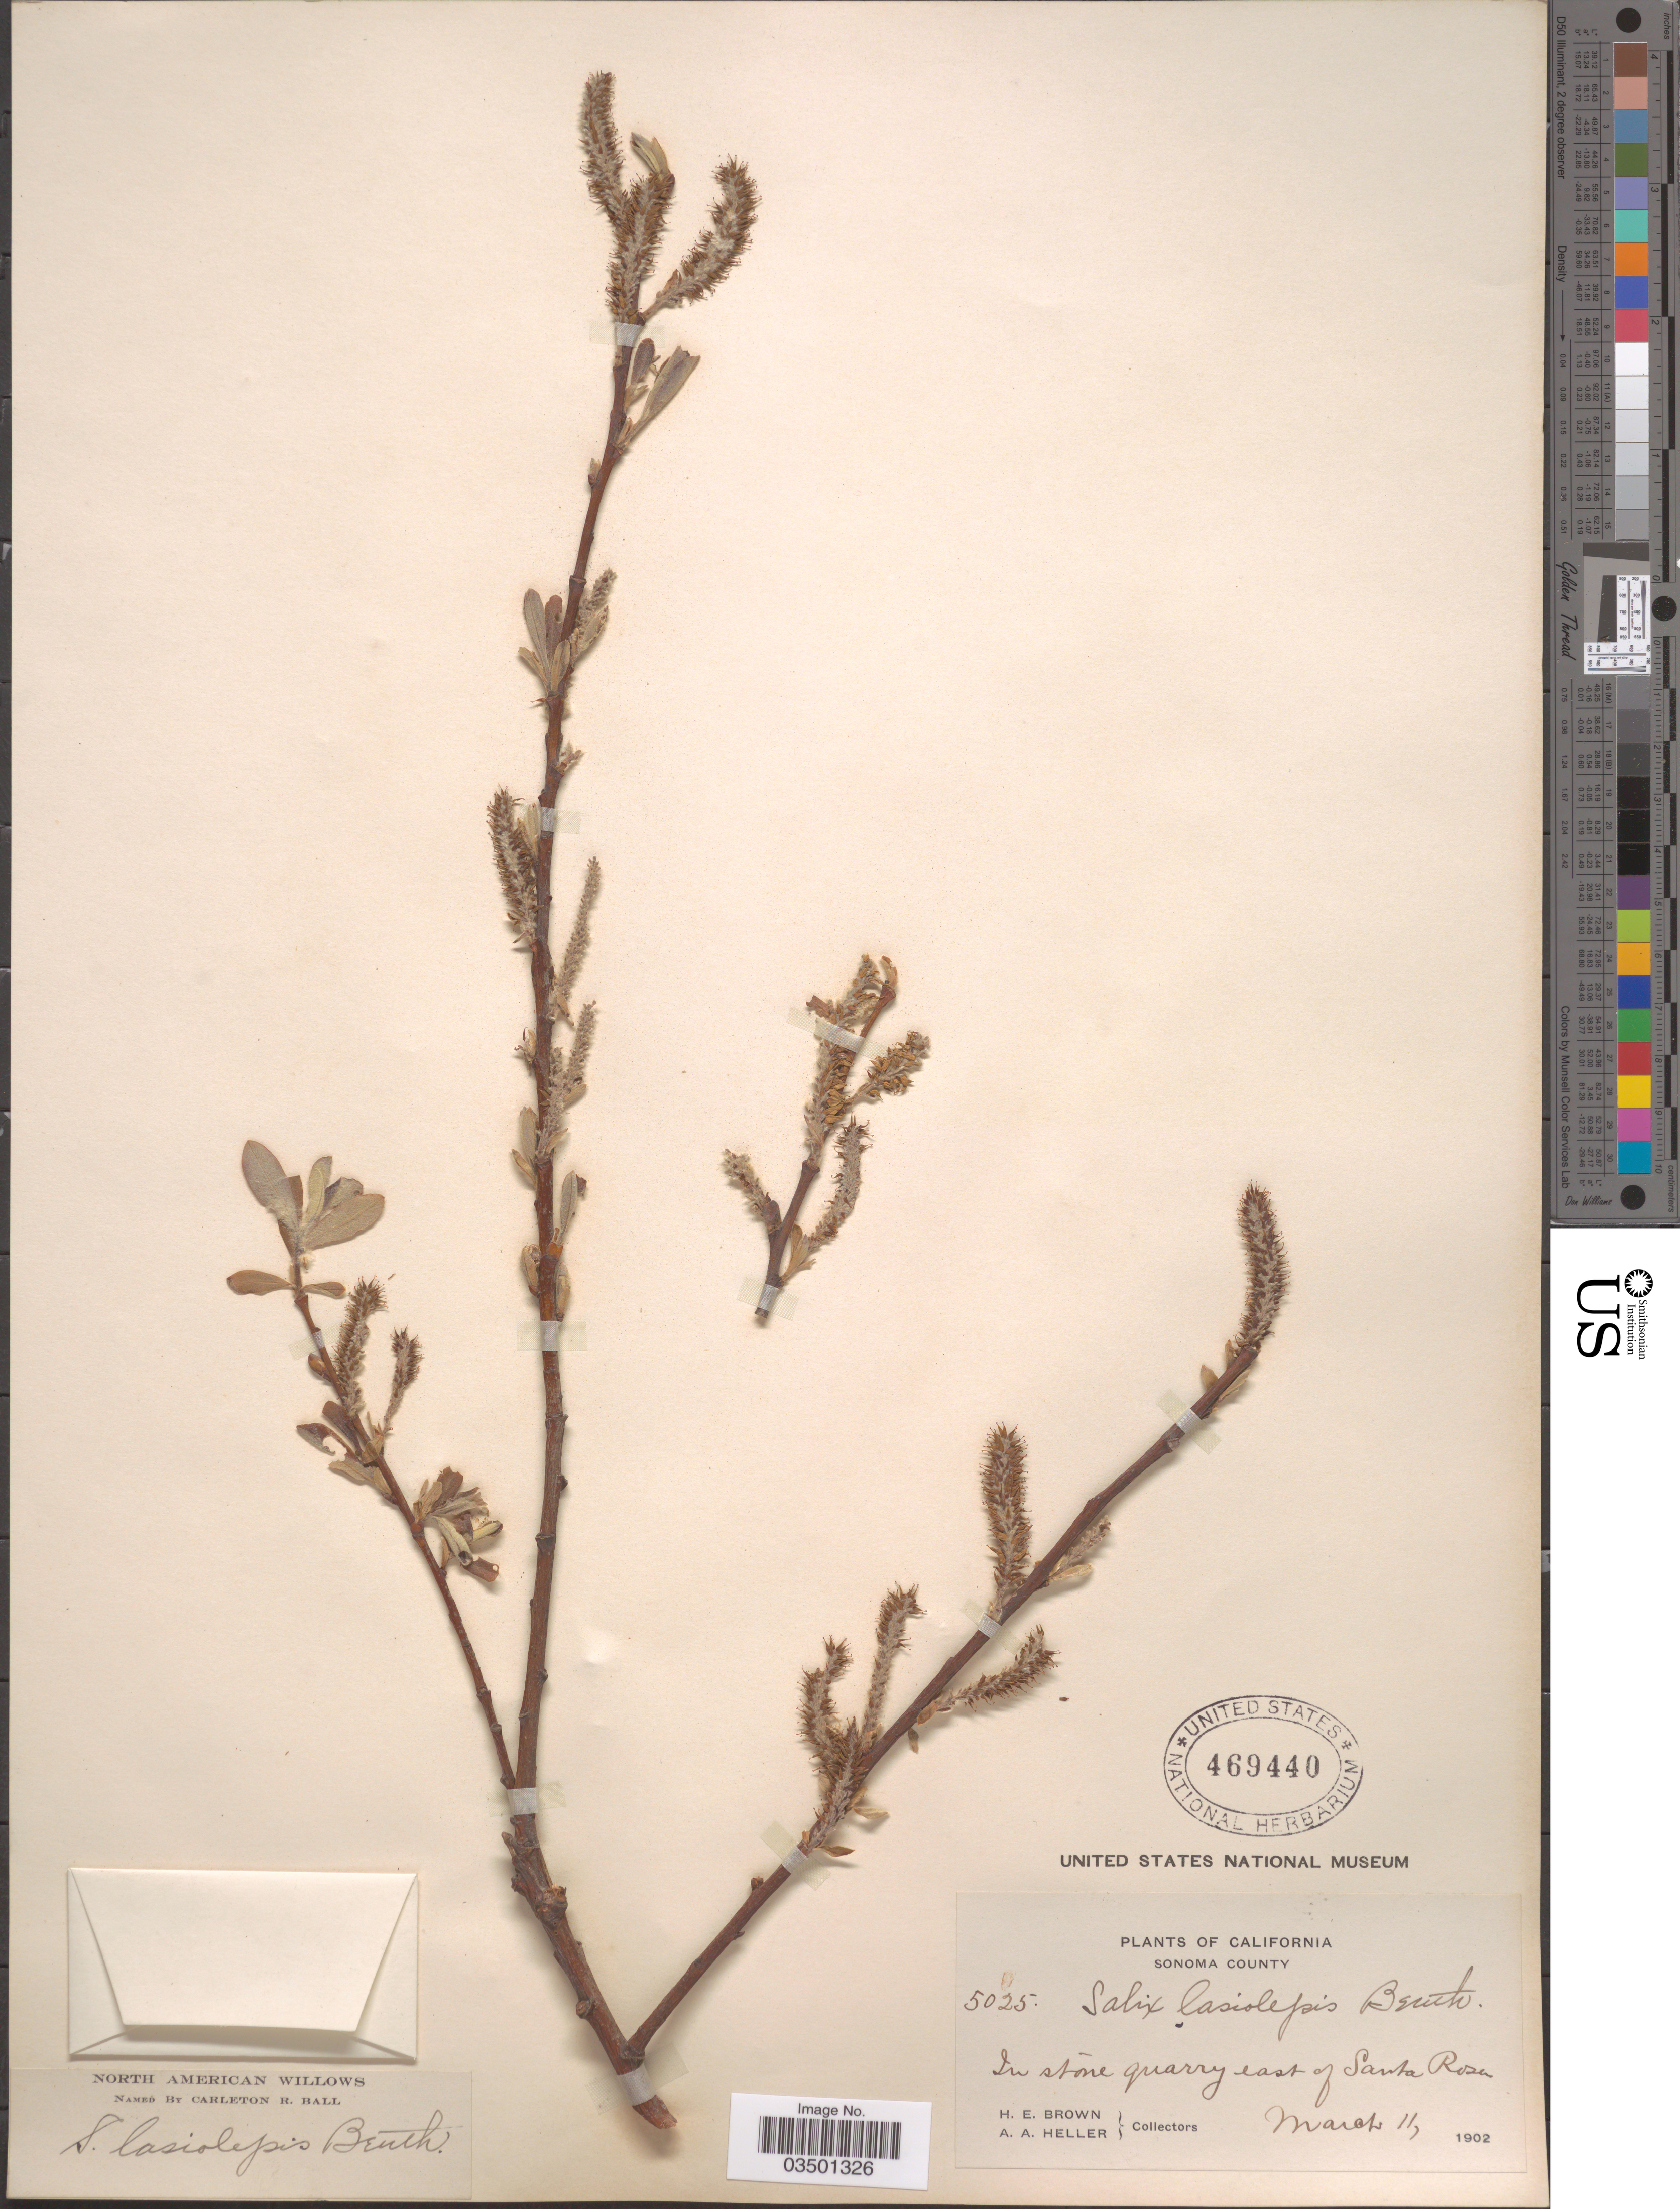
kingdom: Plantae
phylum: Tracheophyta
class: Magnoliopsida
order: Malpighiales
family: Salicaceae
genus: Salix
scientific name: Salix lasiolepis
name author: Benth.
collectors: H. E. Brown & A. A. Heller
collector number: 5025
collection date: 1902-03-11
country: United States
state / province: California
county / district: Sonoma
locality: Sonoma County. In stone quarry east of Santa Rosa.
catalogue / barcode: US 469440